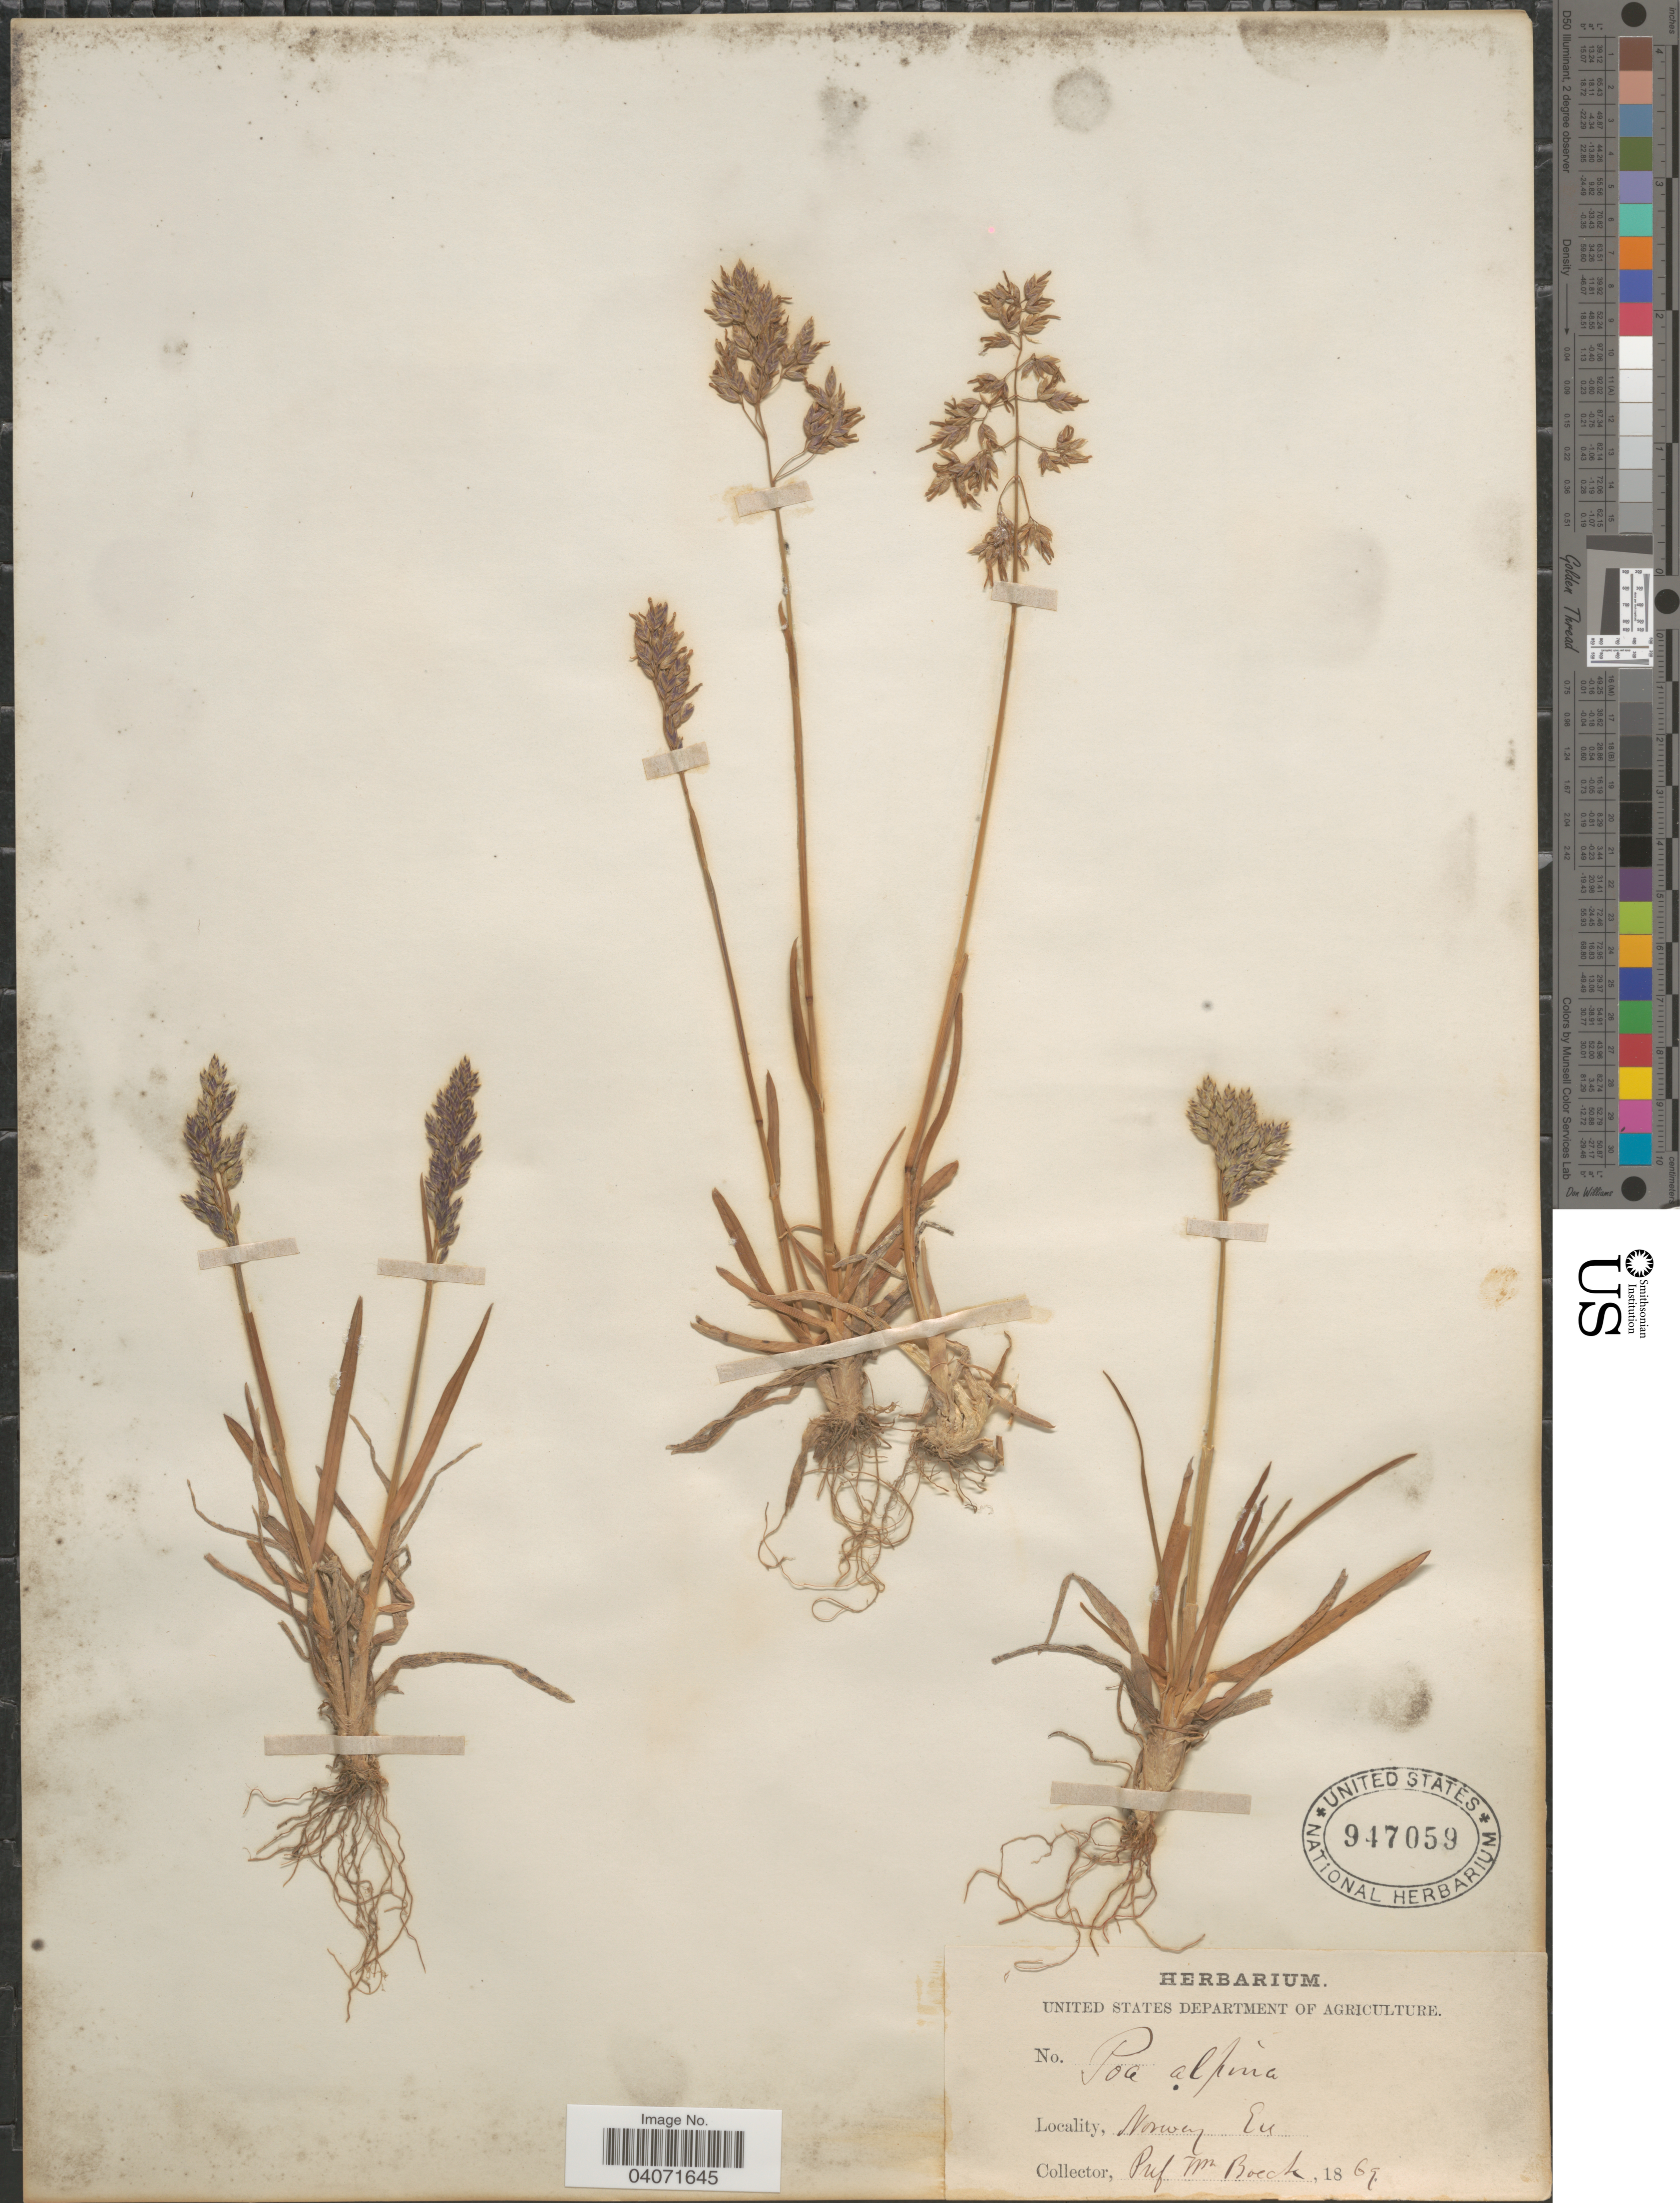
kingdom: Plantae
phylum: Tracheophyta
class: Liliopsida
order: Poales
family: Poaceae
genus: Poa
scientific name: Poa alpina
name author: L.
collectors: W. Boeck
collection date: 1869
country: Norway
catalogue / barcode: US 947059